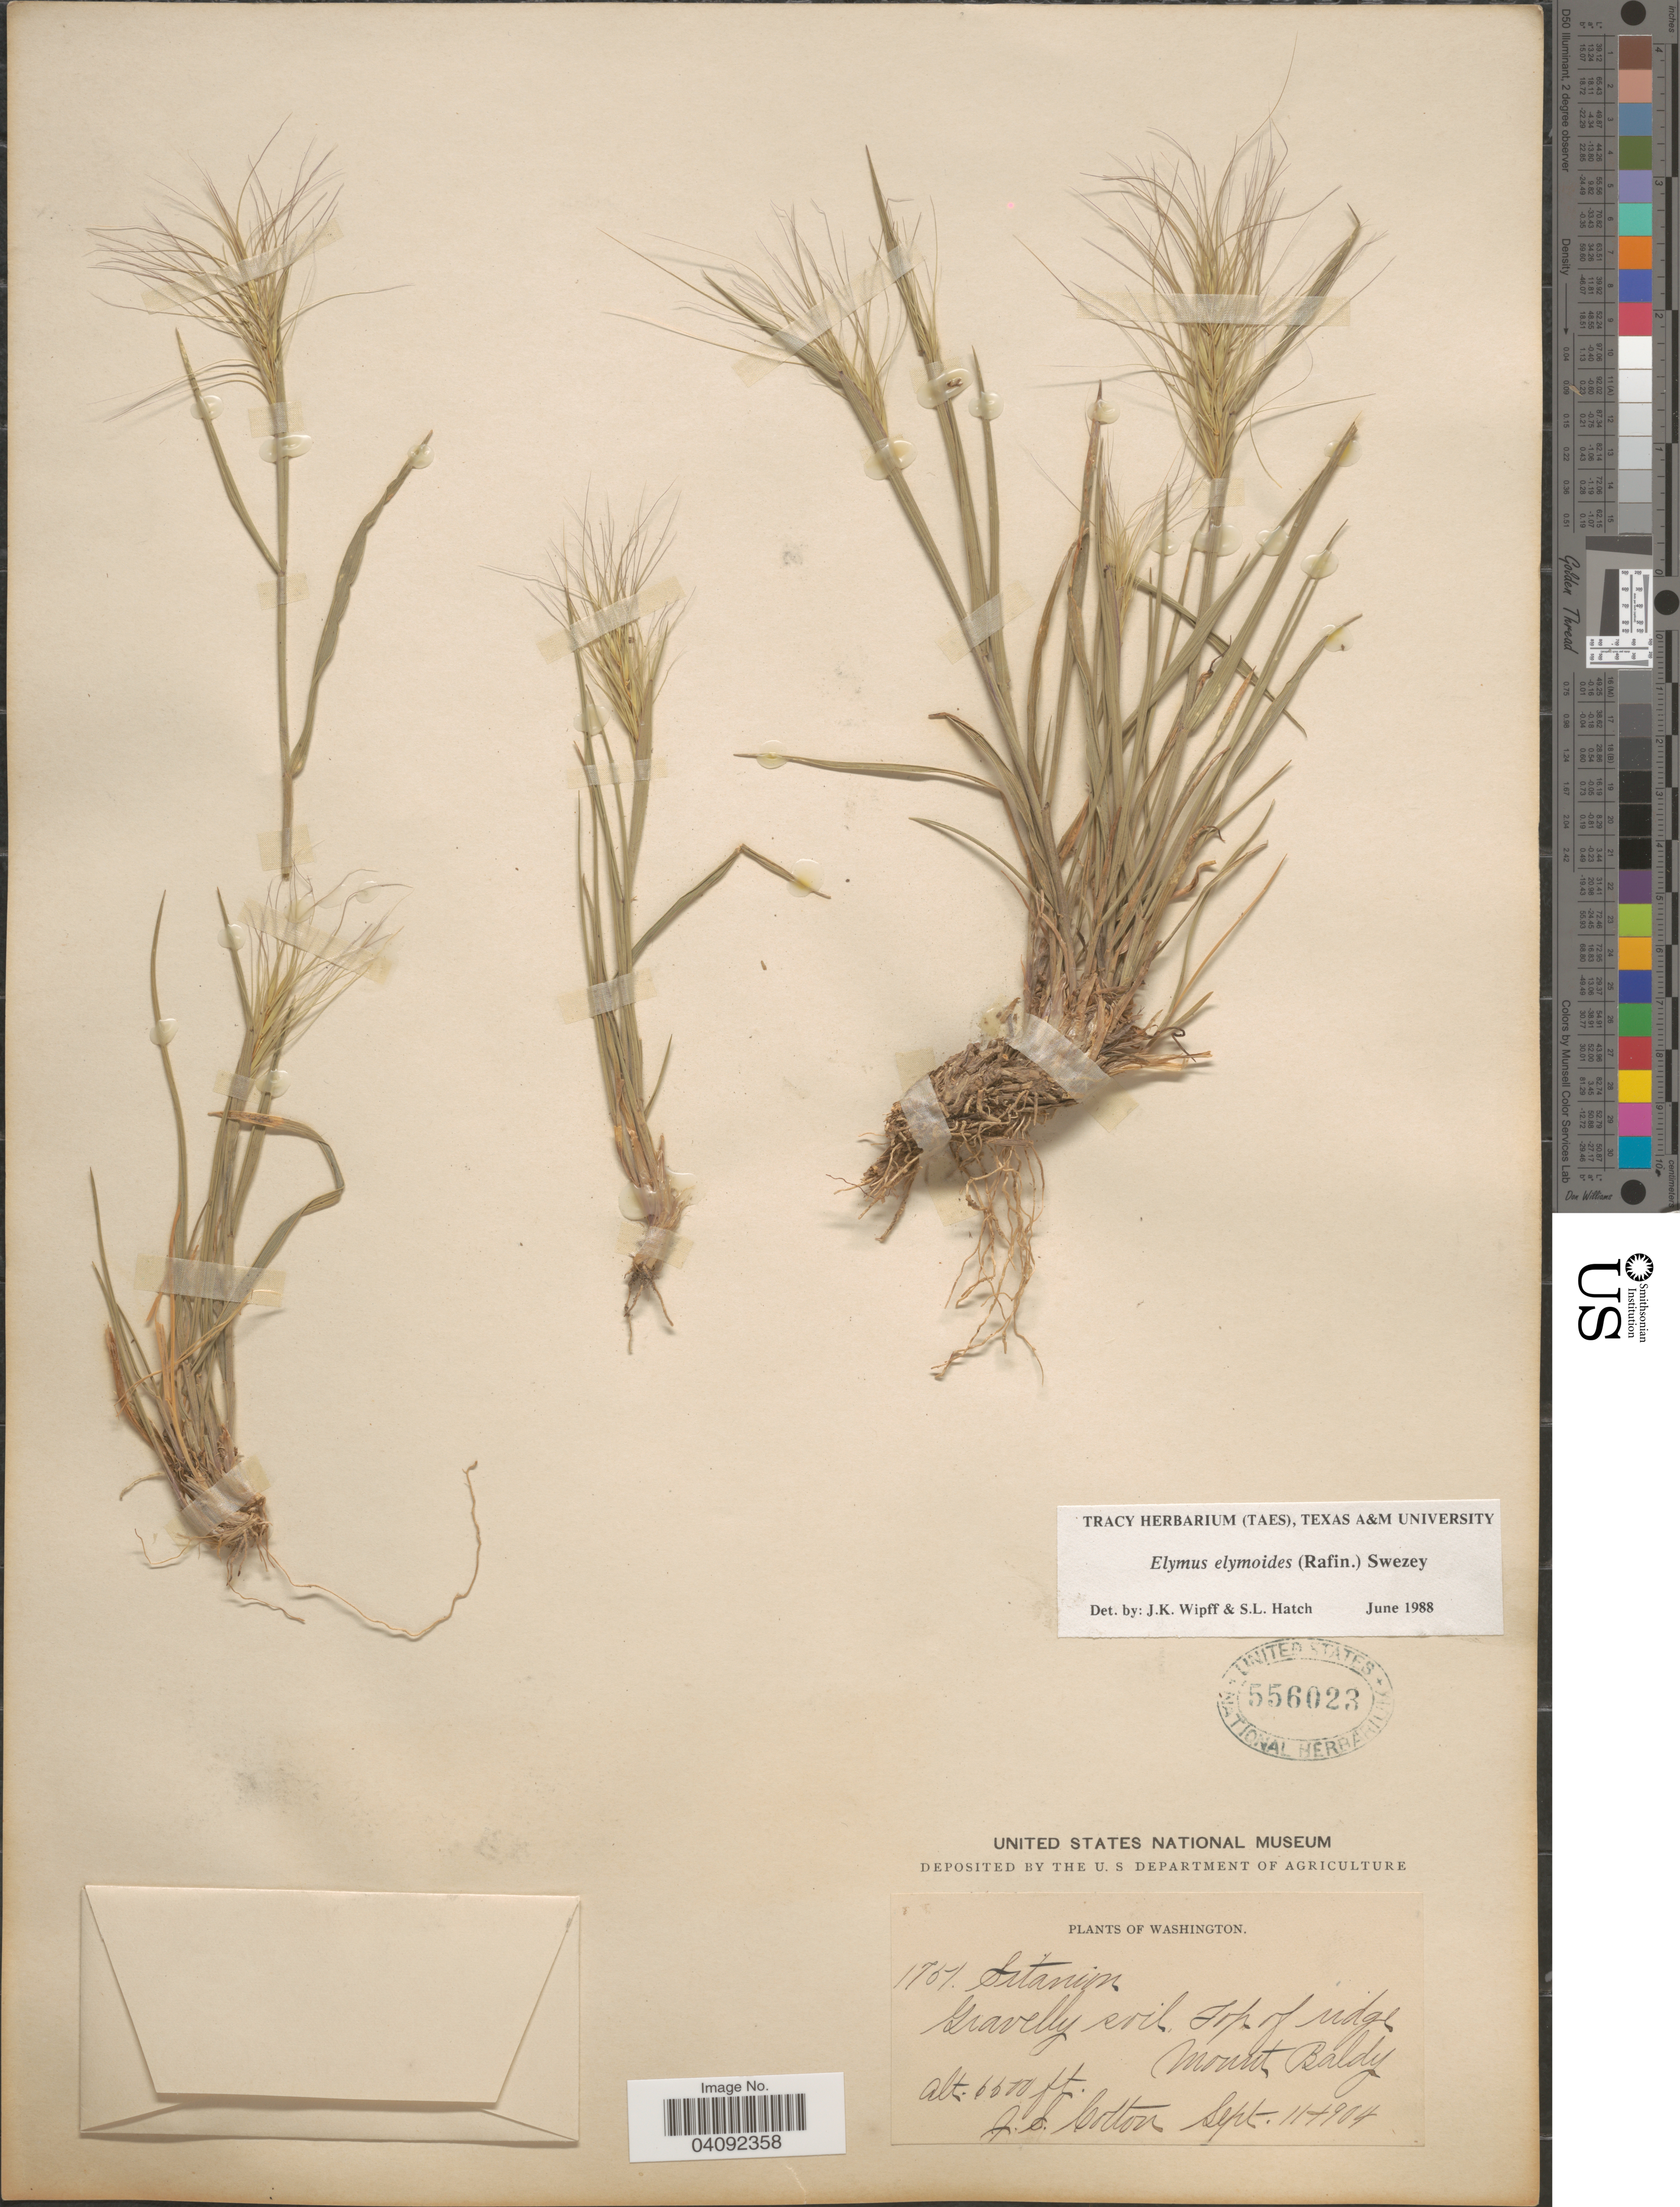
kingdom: Plantae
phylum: Tracheophyta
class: Liliopsida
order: Poales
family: Poaceae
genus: Elymus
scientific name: Elymus elymoides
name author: (Raf.) Swezey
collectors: J. S. Cotton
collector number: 1751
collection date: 1904-09-11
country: United States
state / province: Washington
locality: Gravelly soil. Top of ridge. Mount Baldy.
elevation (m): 1981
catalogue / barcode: US 556023